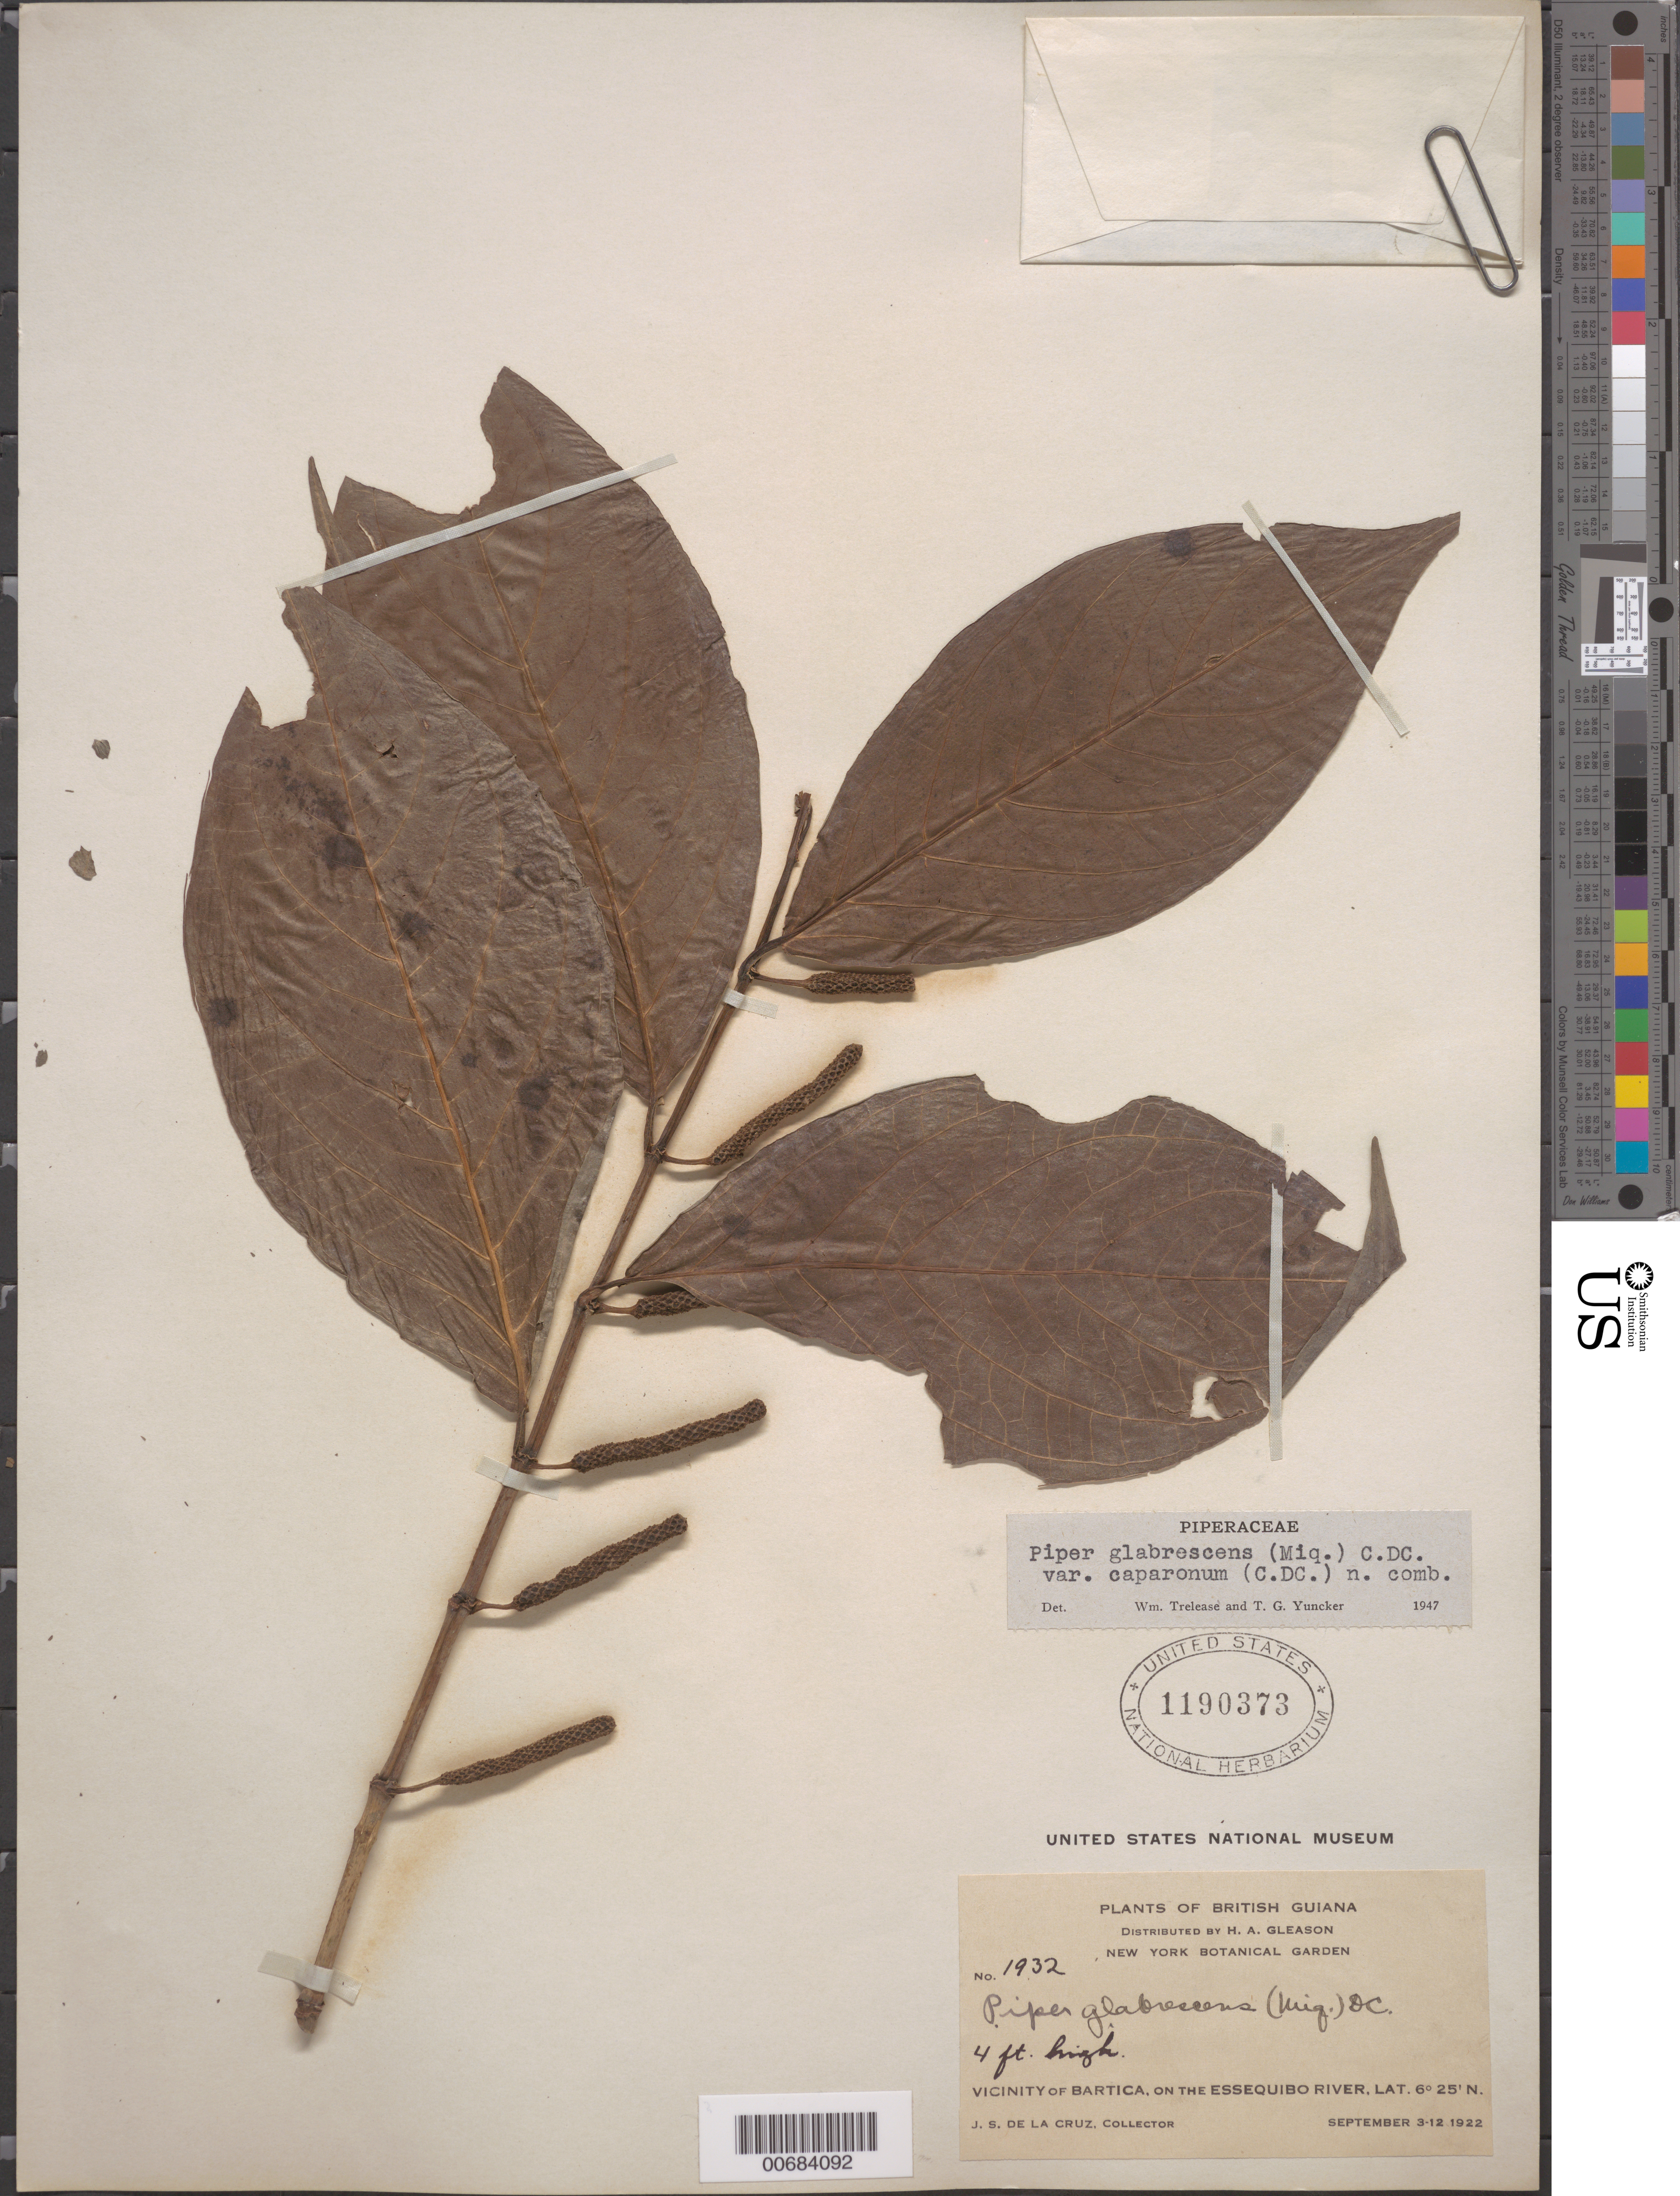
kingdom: Plantae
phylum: Tracheophyta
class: Magnoliopsida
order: Piperales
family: Piperaceae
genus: Piper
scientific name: Piper glabrescens var. caparonum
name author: (C. DC.) Yunck.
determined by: Yuncker, T. G.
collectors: J. S. de la Cruz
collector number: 1932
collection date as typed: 3-Sep-22 to 12-Sep-22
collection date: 1922-09-03/1922-09-12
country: Guyana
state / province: Cuyuni-Mazaruni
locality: Bartica, vic., on the Essequibo River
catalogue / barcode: US 1190373